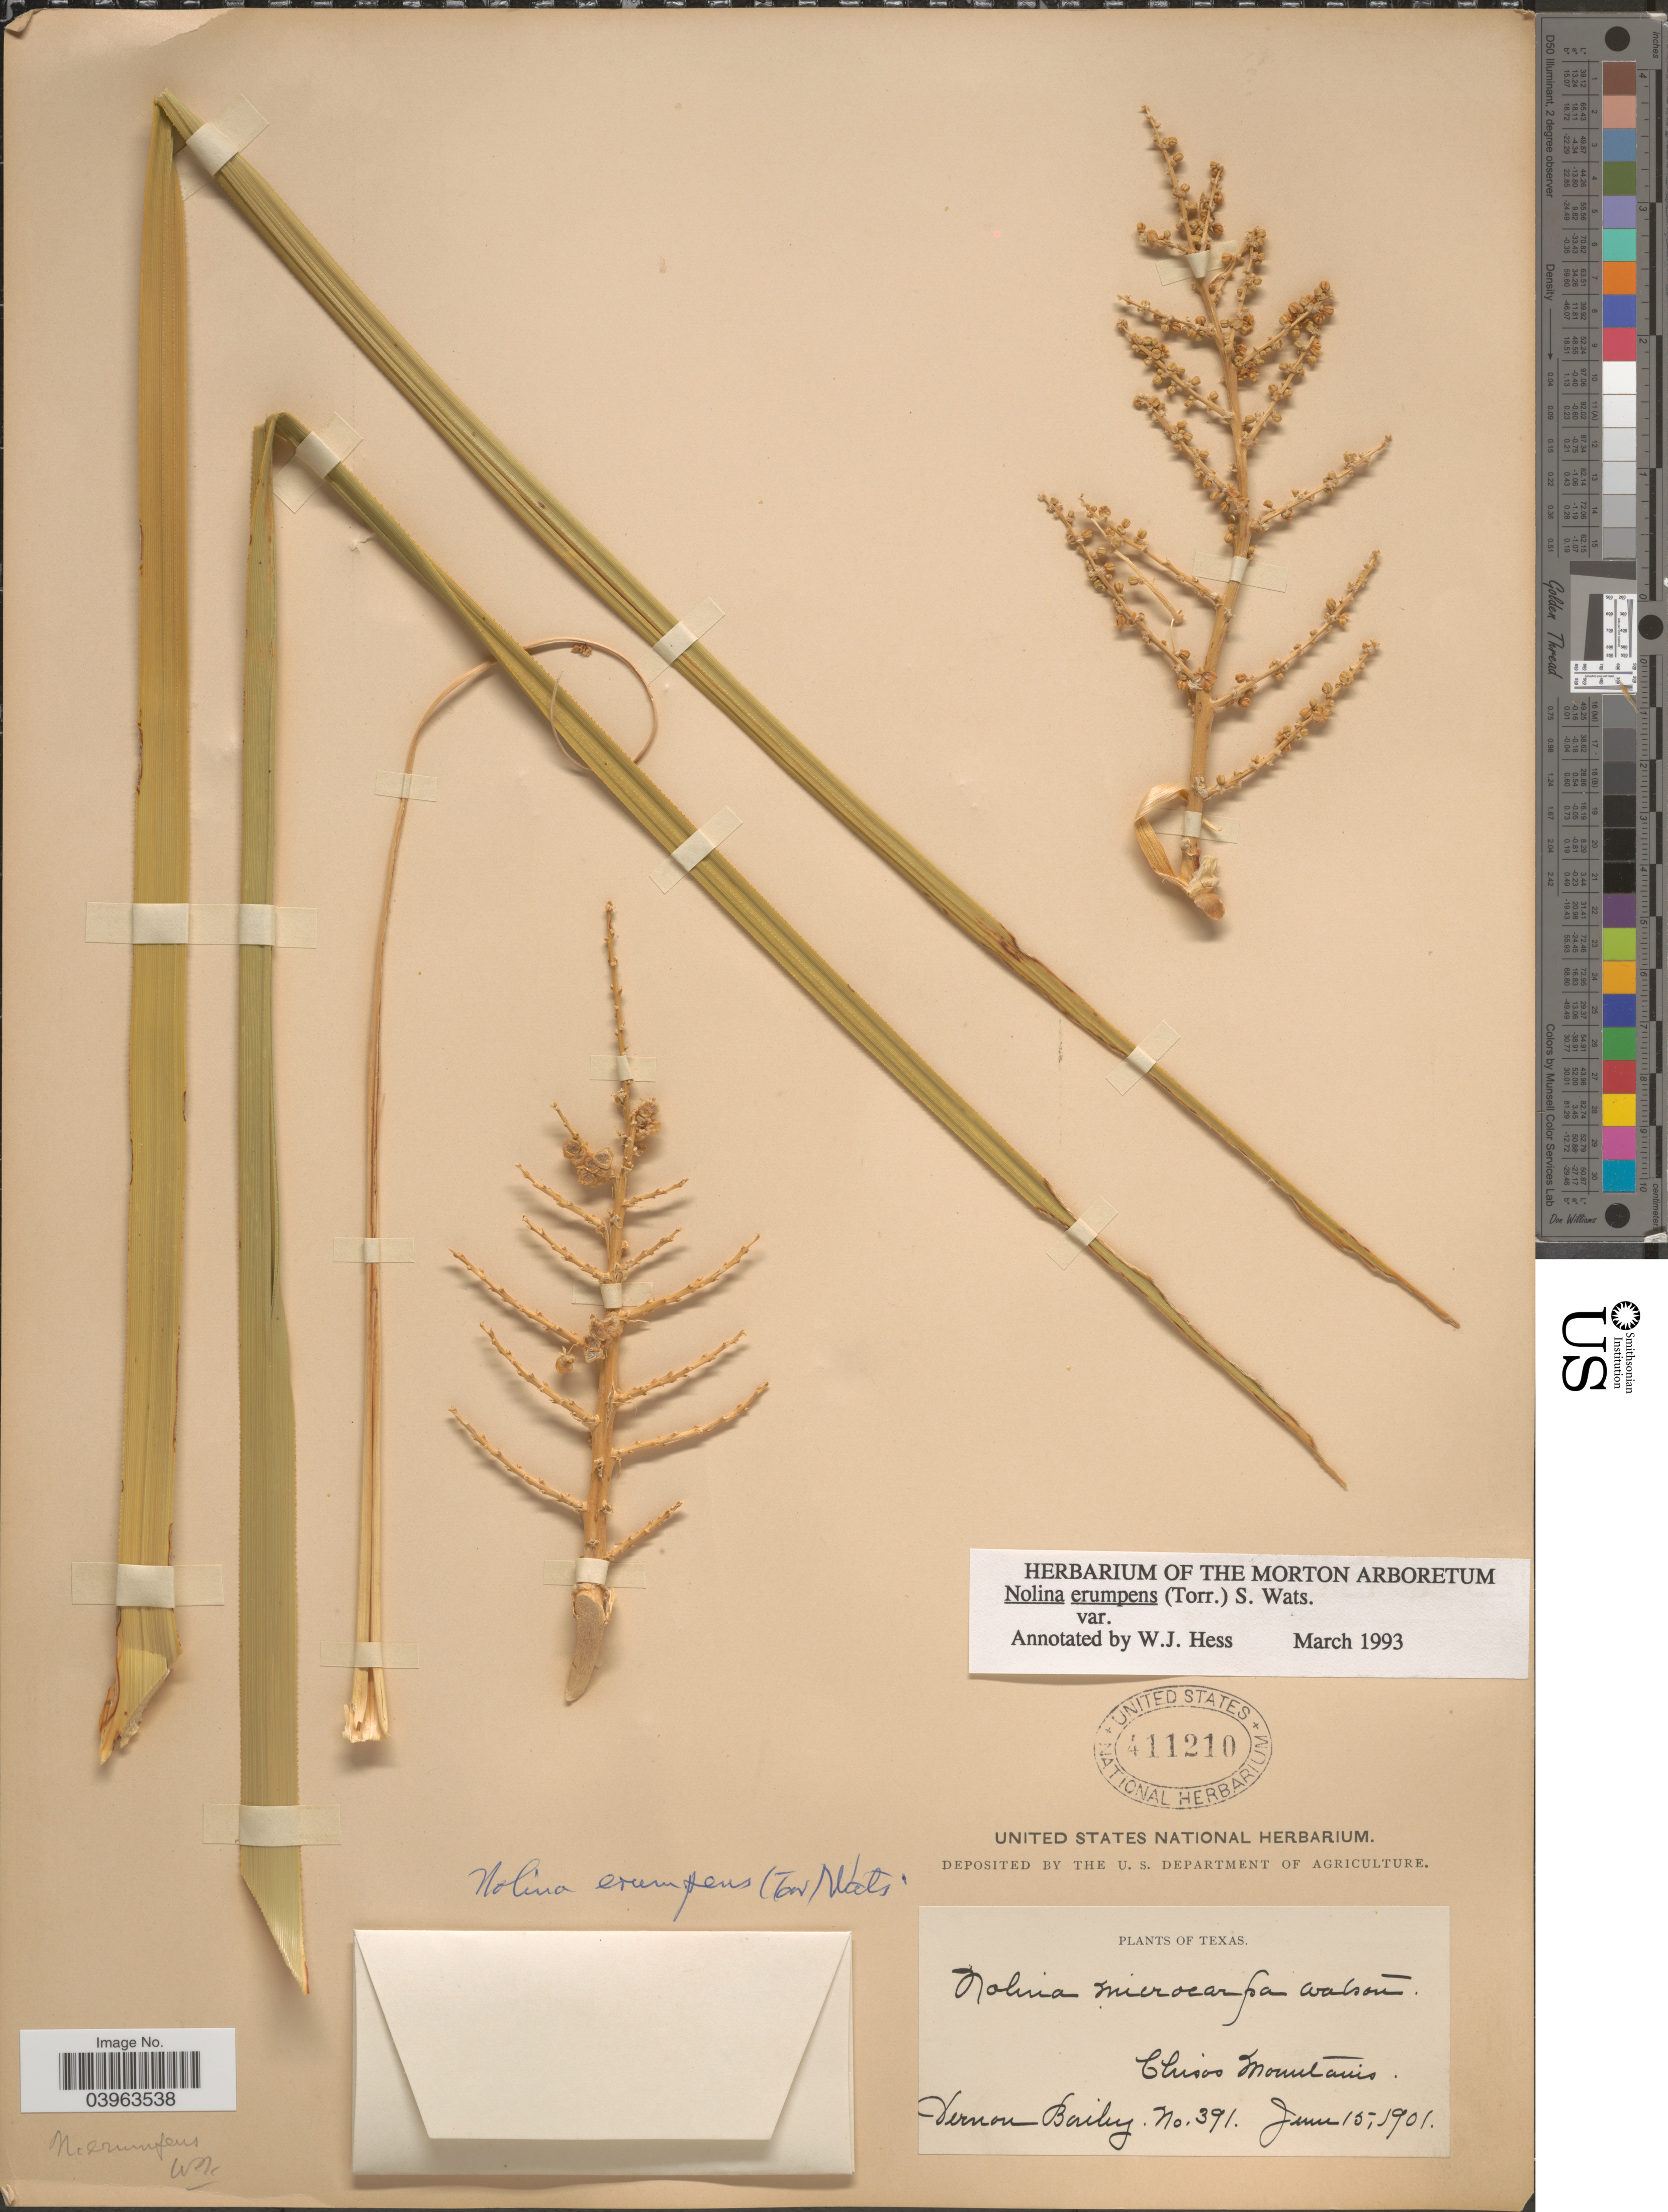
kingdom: Plantae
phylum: Tracheophyta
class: Liliopsida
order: Asparagales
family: Asparagaceae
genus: Nolina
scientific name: Nolina erumpens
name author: (Torr.) S. Watson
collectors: V. O. Bailey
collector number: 391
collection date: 1901-06-15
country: United States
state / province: Texas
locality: Chisos Mountains.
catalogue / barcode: US 411210